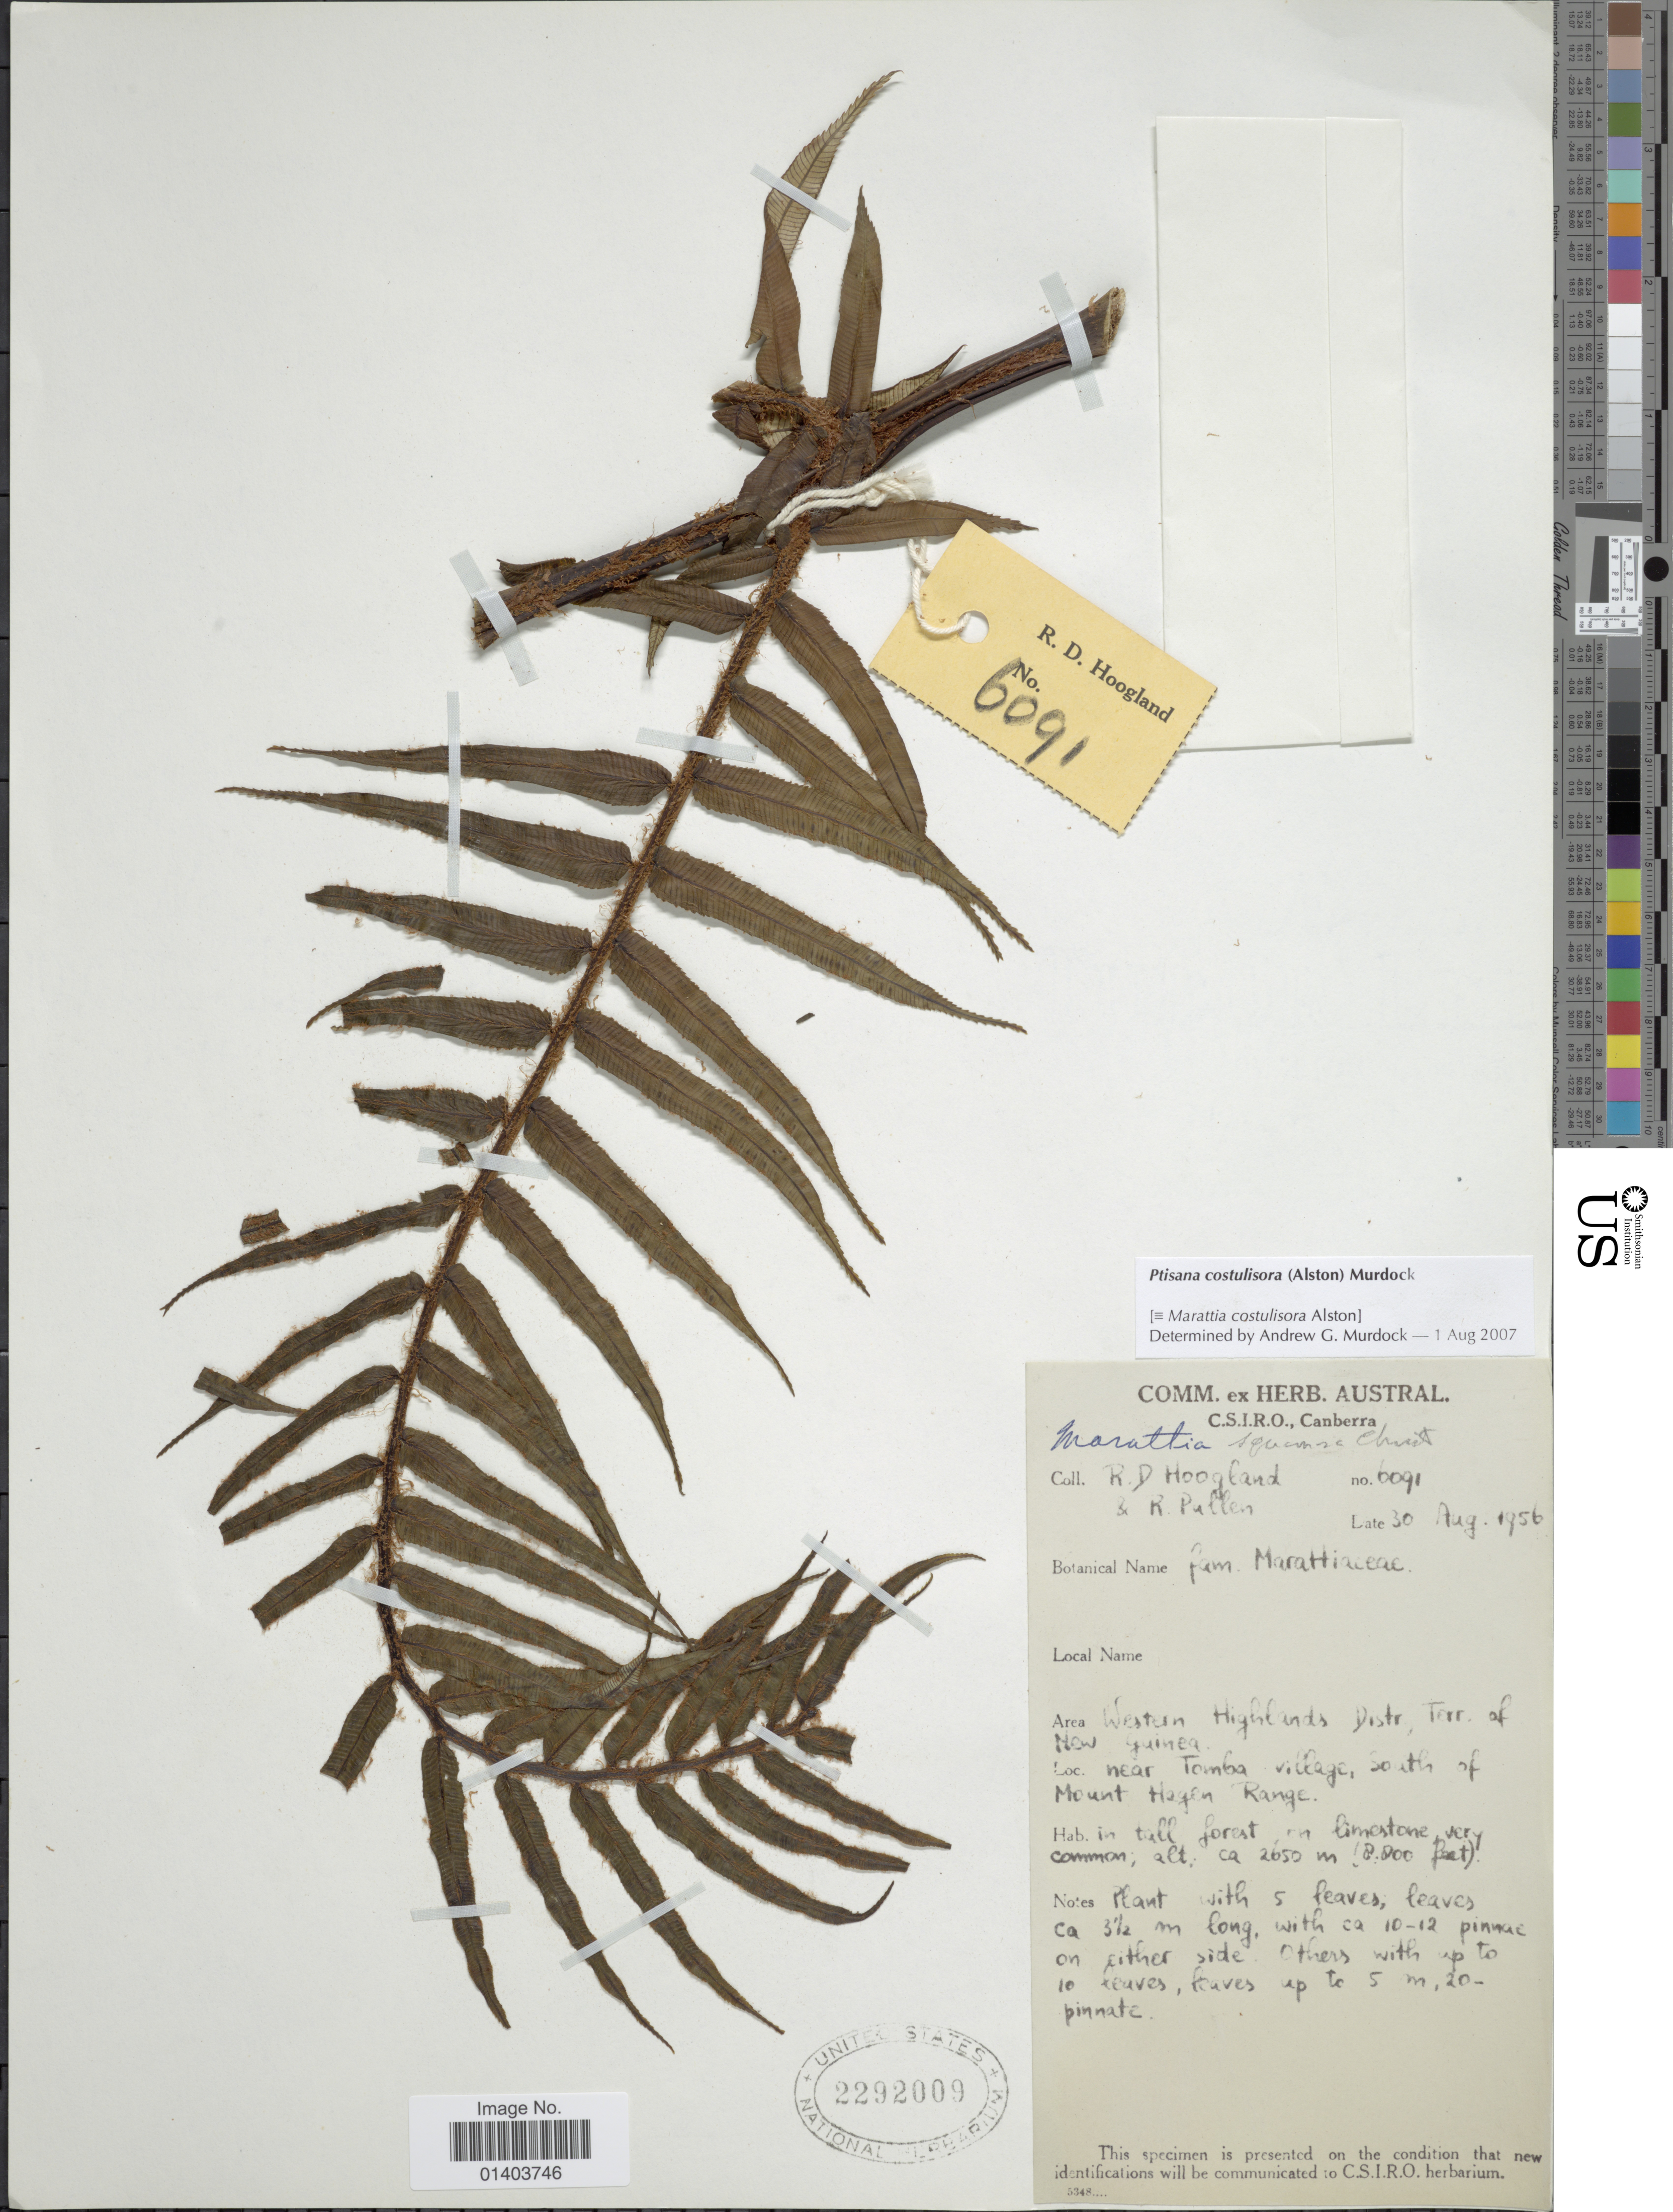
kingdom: Plantae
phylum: Tracheophyta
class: Polypodiopsida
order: Marattiales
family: Marattiaceae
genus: Ptisana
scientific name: Ptisana costulisora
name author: (Alston) Murdock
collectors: R. D. Hoogland & R. Pullen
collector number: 6091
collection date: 1956-08-30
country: Papua New Guinea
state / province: Western Highlands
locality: Terr. of New Guinea, near Tomba village, South of Mount Hagen Range [interpreted]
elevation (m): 2650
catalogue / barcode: US 2292009